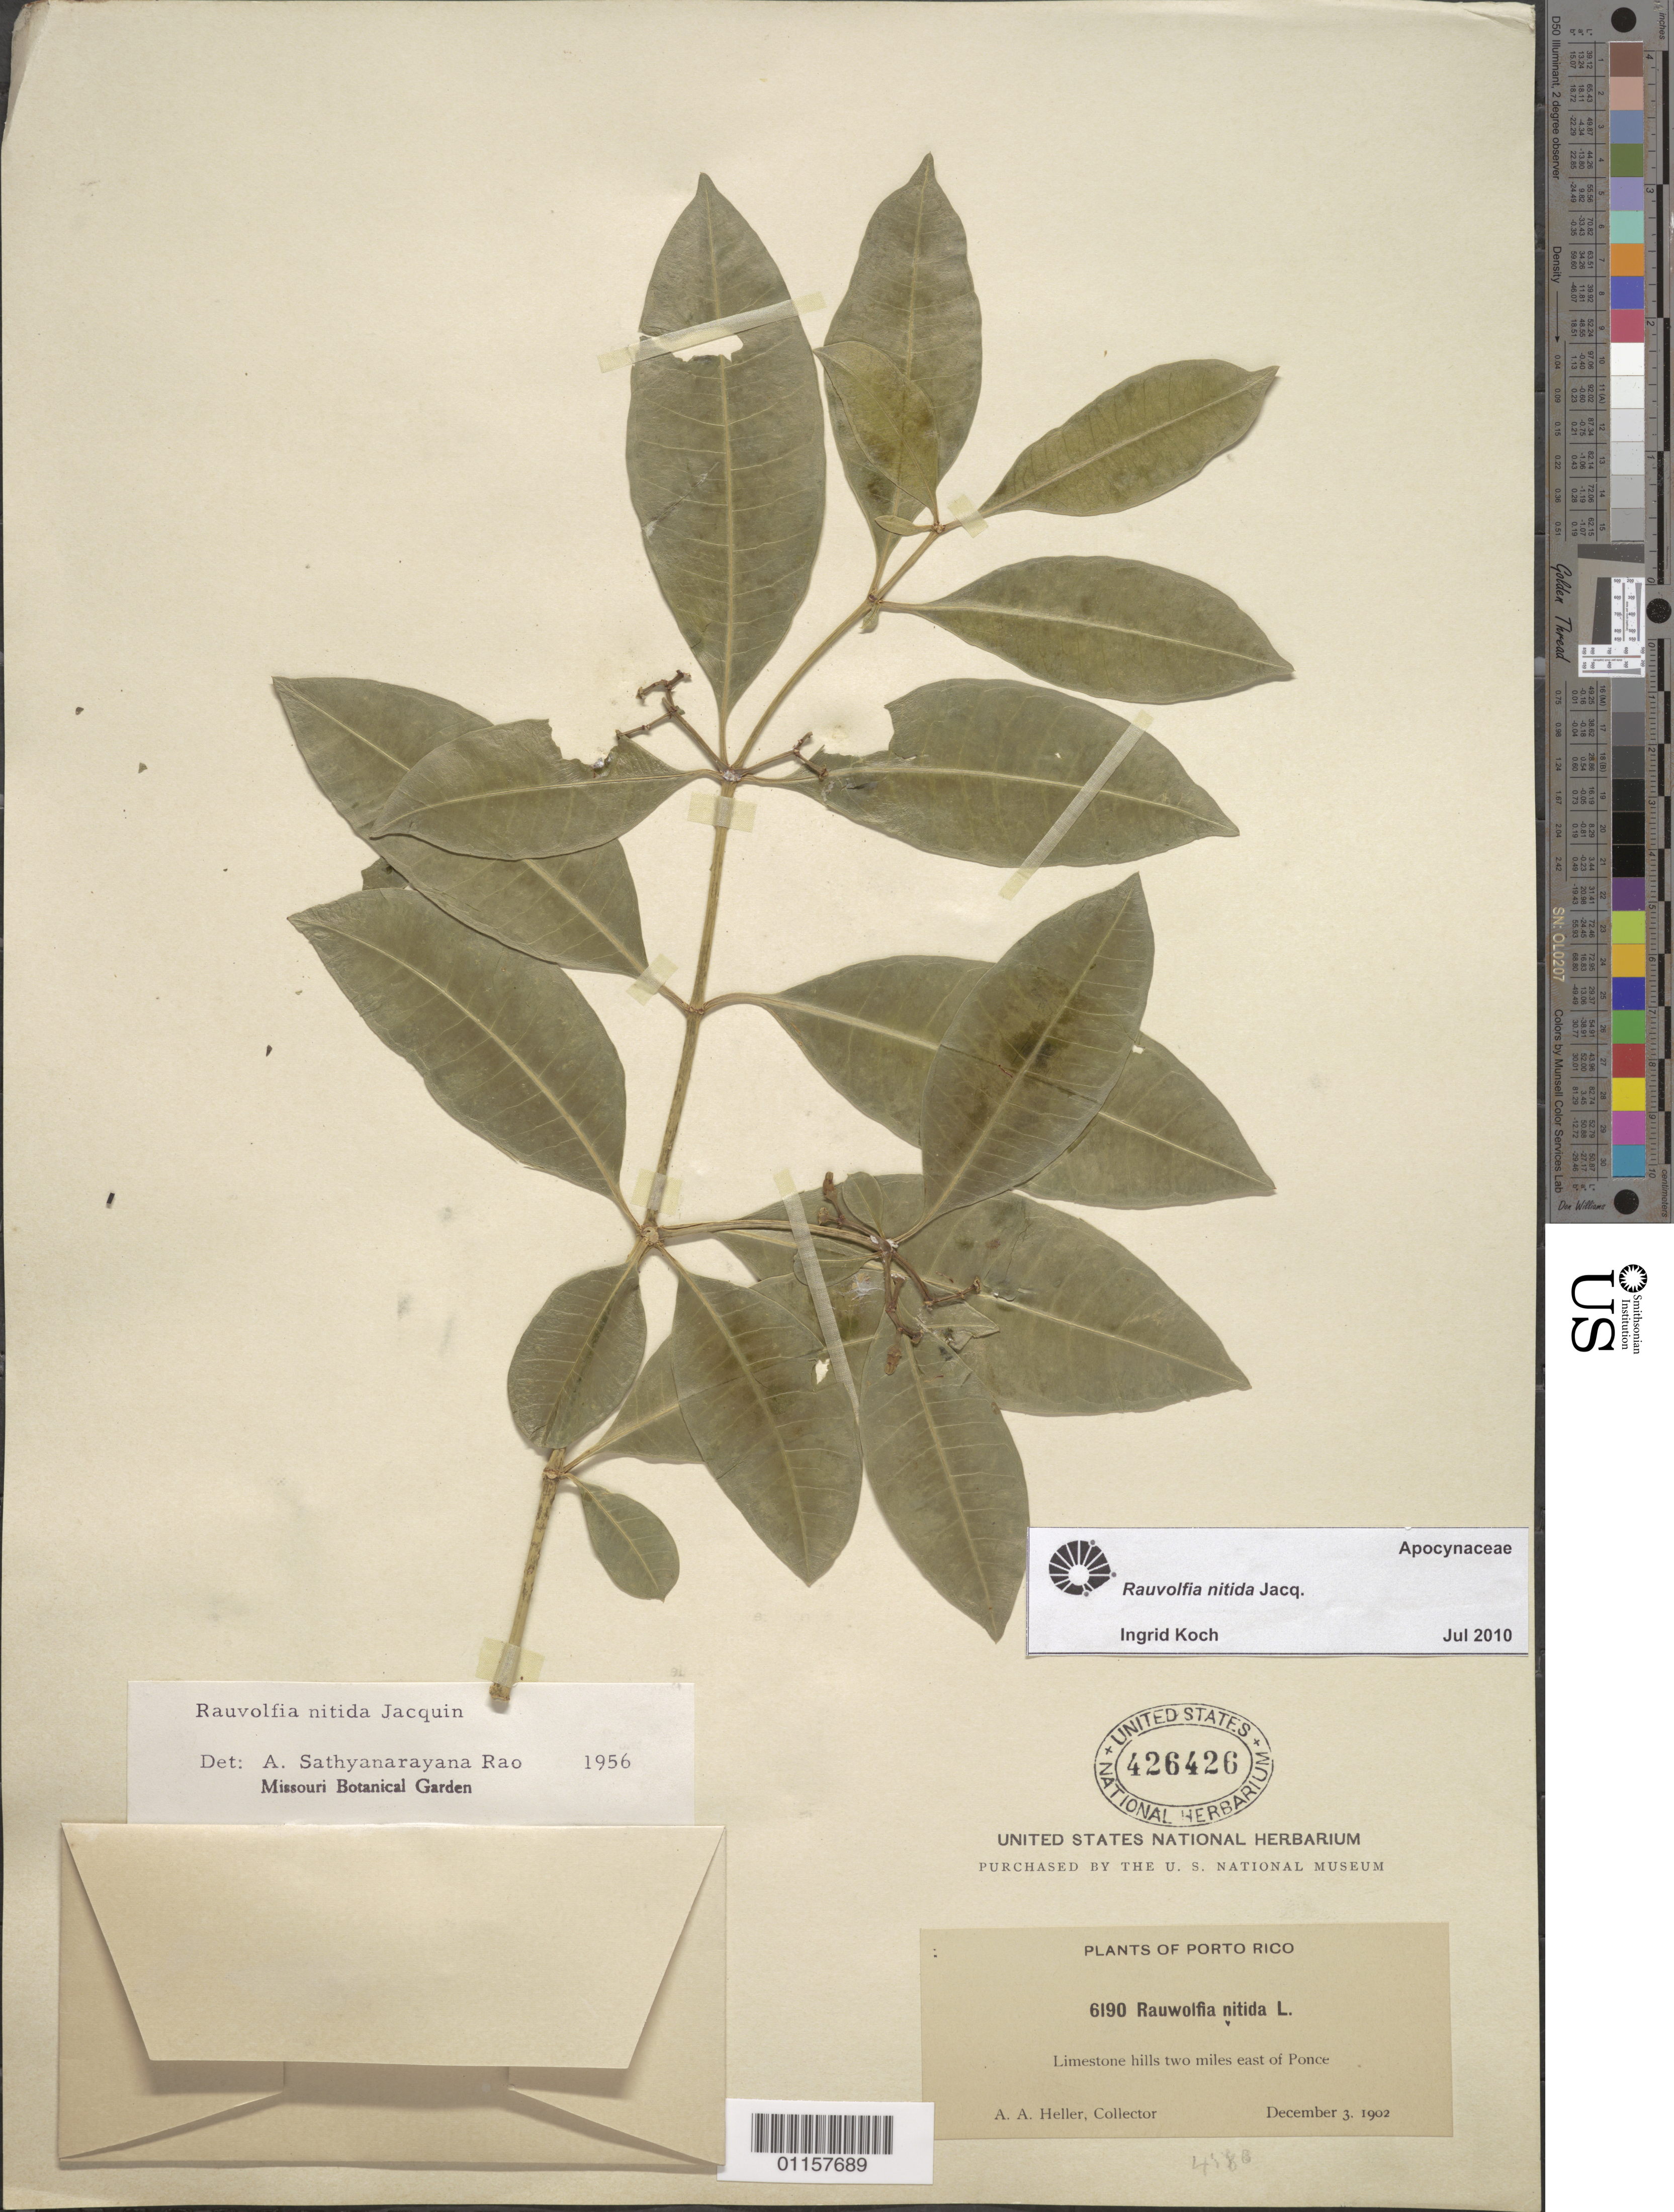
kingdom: Plantae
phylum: Tracheophyta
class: Magnoliopsida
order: Gentianales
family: Apocynaceae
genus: Rauvolfia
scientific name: Rauvolfia nitida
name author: Jacq.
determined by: Koch, I.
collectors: A. A. Heller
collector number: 6190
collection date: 1902-12-03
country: Puerto Rico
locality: Ponce, limestone hills 2 miles E.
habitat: Limestone hills.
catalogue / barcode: US 426426